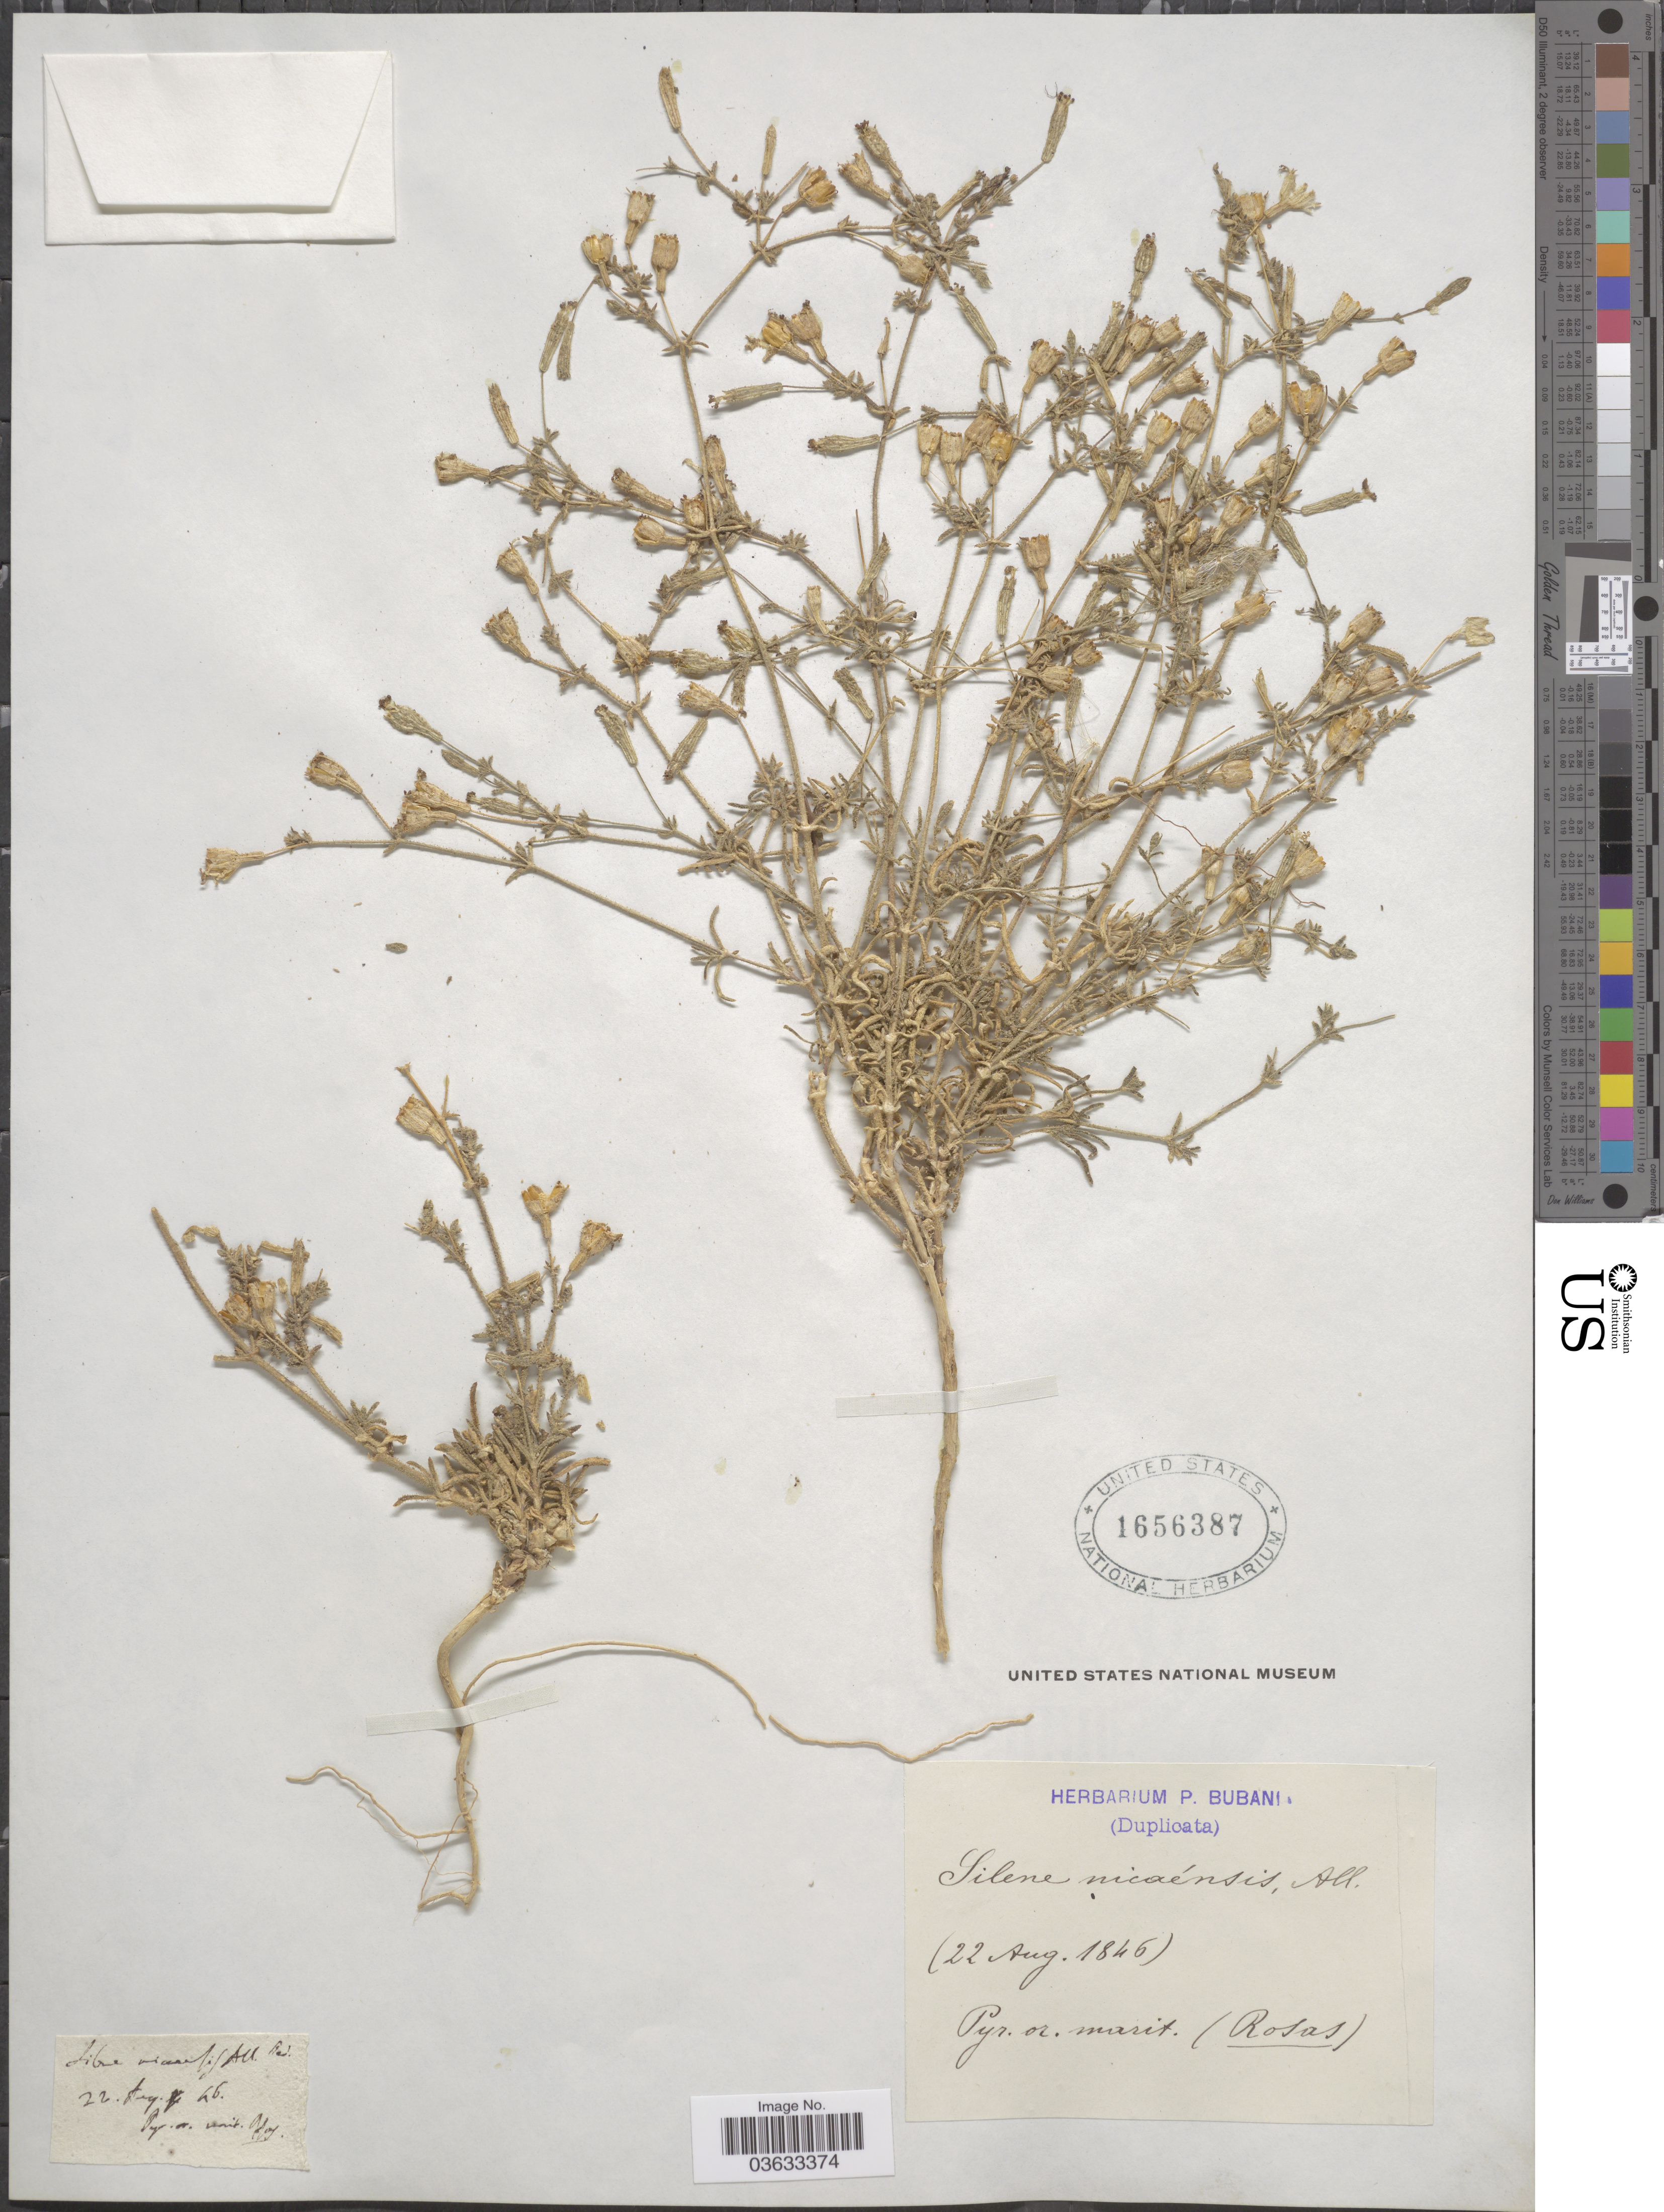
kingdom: Plantae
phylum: Tracheophyta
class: Magnoliopsida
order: Caryophyllales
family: Caryophyllaceae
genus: Silene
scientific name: Silene nicaeensis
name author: All.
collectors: ex herb. P. Bubani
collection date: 1846-08-22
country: Spain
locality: Pyr. or. marit. (Rosas).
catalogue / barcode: US 1656387